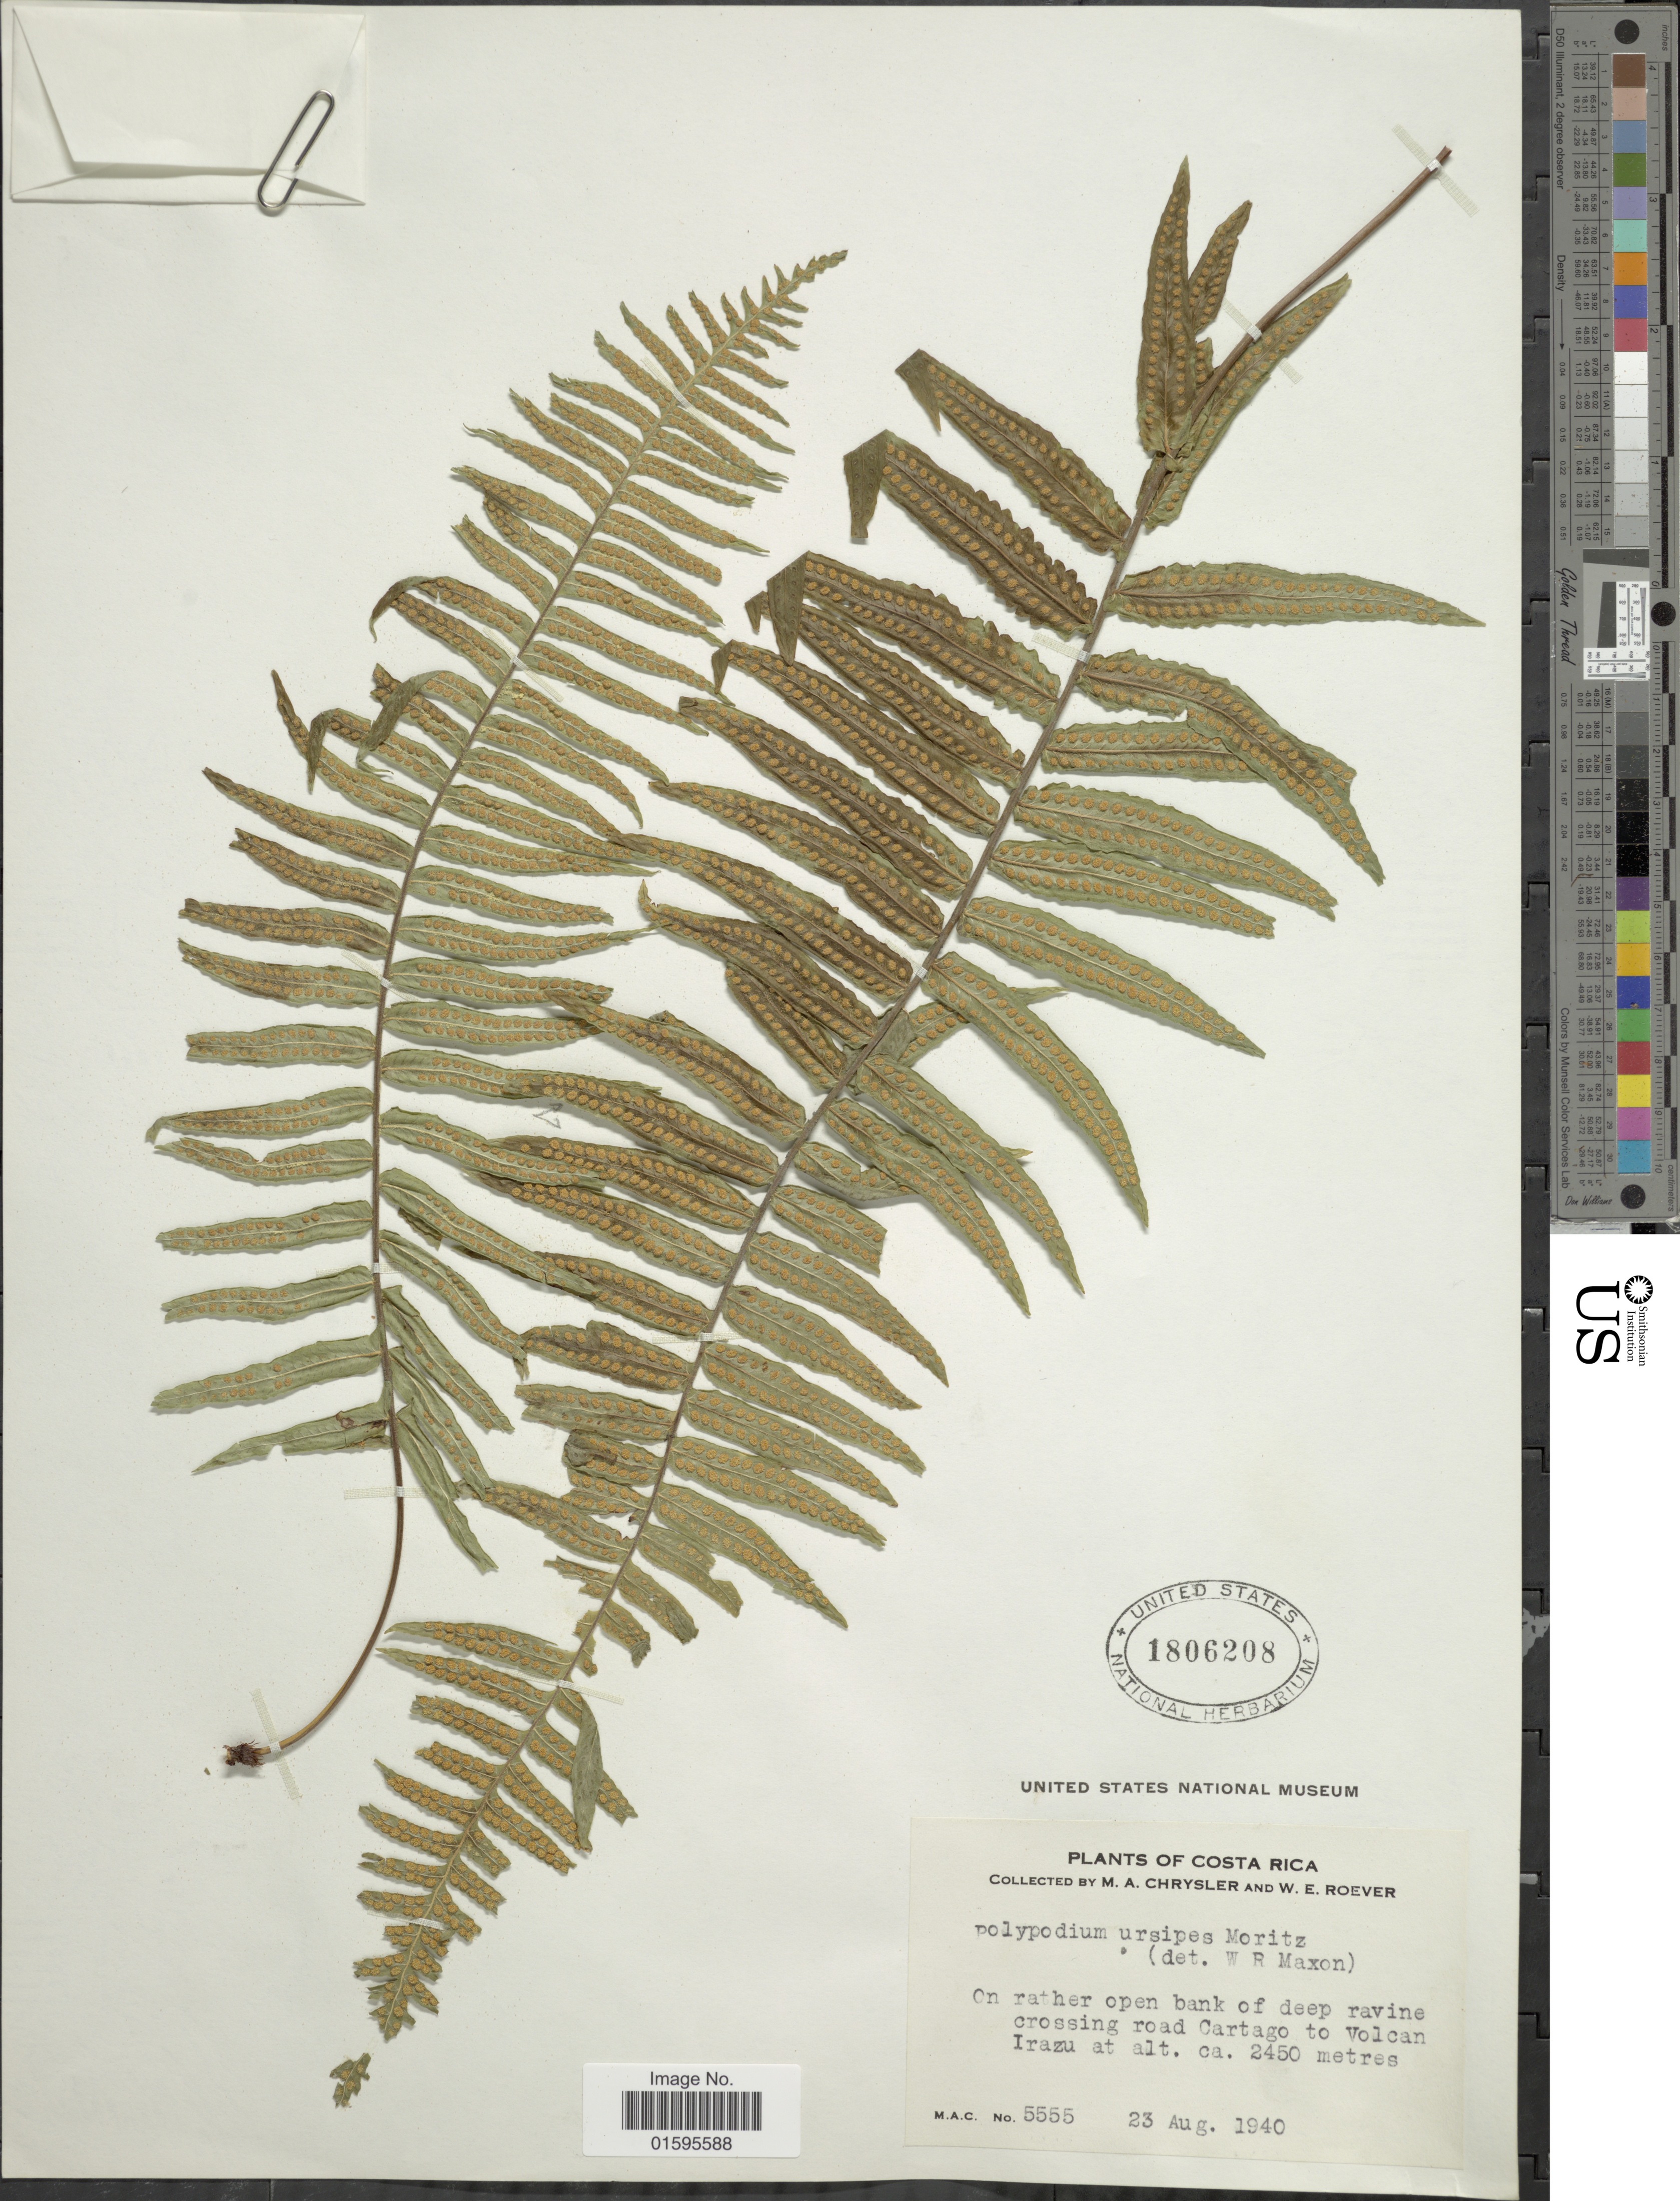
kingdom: Plantae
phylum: Tracheophyta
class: Polypodiopsida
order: Polypodiales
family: Polypodiaceae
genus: Polypodium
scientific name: Polypodium ursipes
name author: Moritz ex C. Chr.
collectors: M. A. Chrysler & W. Roever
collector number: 5555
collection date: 1940-08-23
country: Costa Rica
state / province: Cartago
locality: Crosiing road Cartgao to Volcan Irazu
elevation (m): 2450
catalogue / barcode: US 1806208